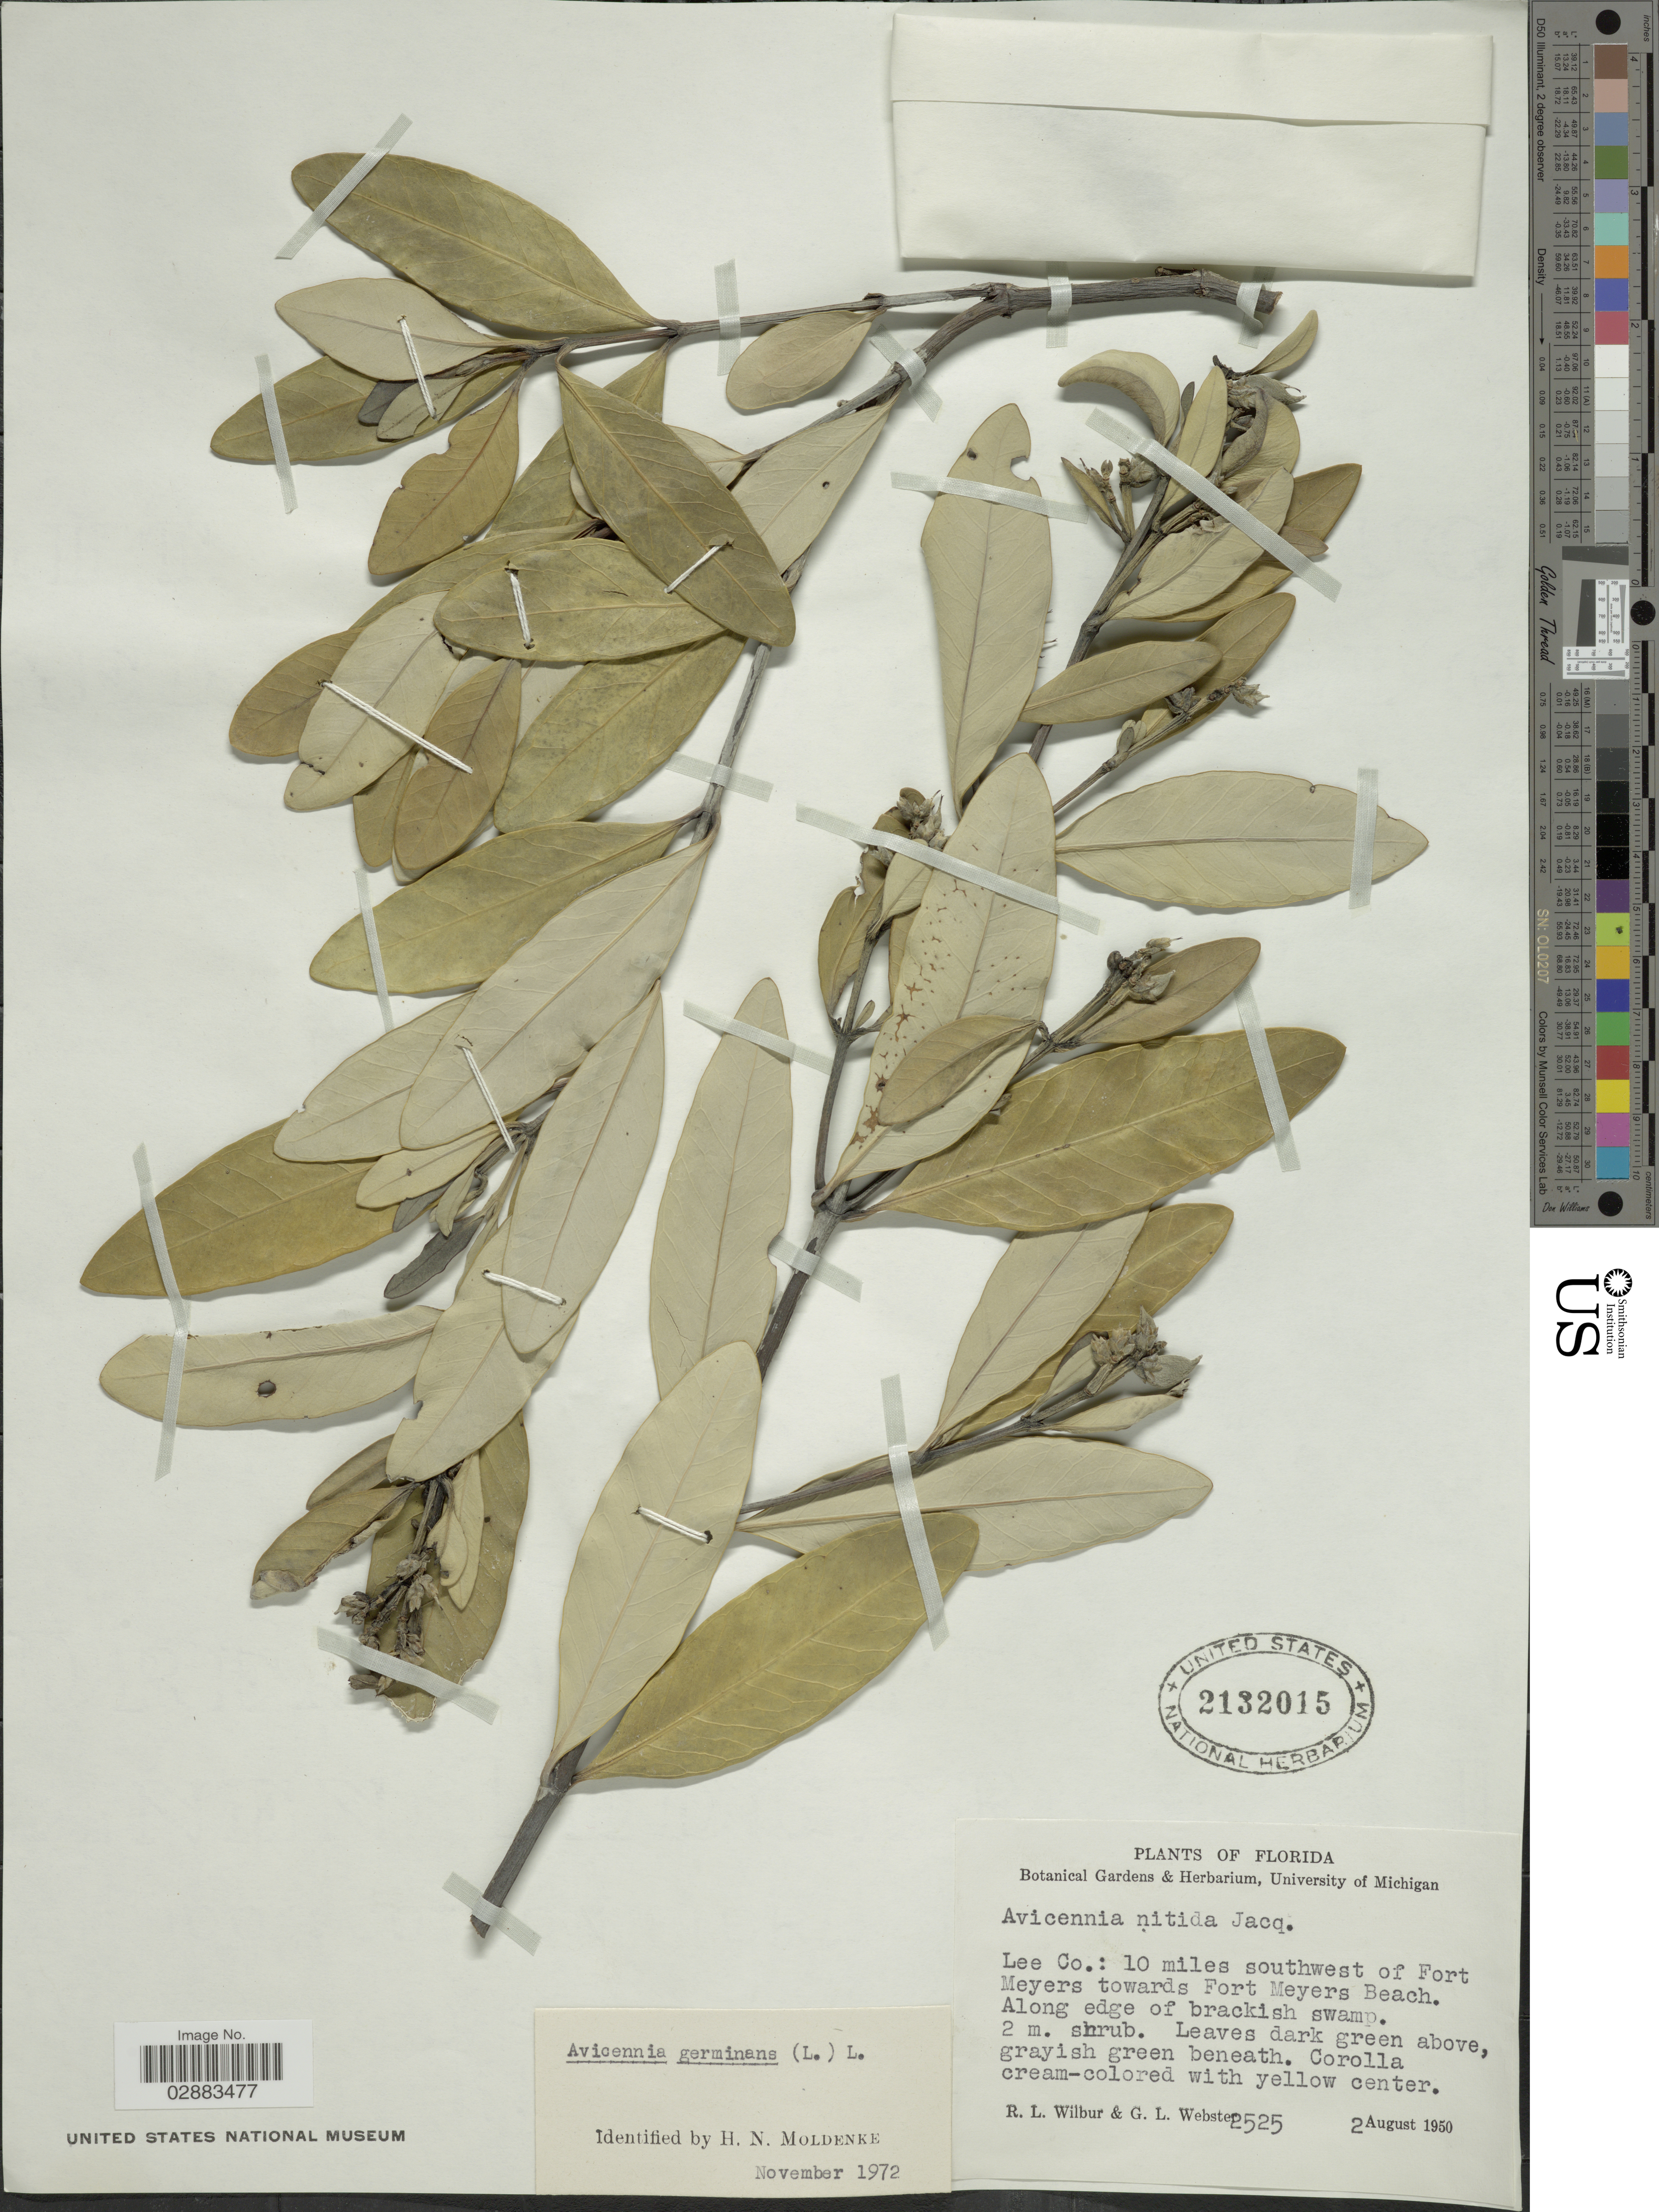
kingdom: Plantae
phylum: Tracheophyta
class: Magnoliopsida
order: Lamiales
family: Acanthaceae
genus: Avicennia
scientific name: Avicennia germinans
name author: (L.) L.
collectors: R. L. Wilbur & G. L. Webster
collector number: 2525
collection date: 1950-08-02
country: United States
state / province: Florida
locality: Lee Co.: 10 miles southwest of Fort Meyers towards Fort Meyers Beach.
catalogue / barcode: US 2132015